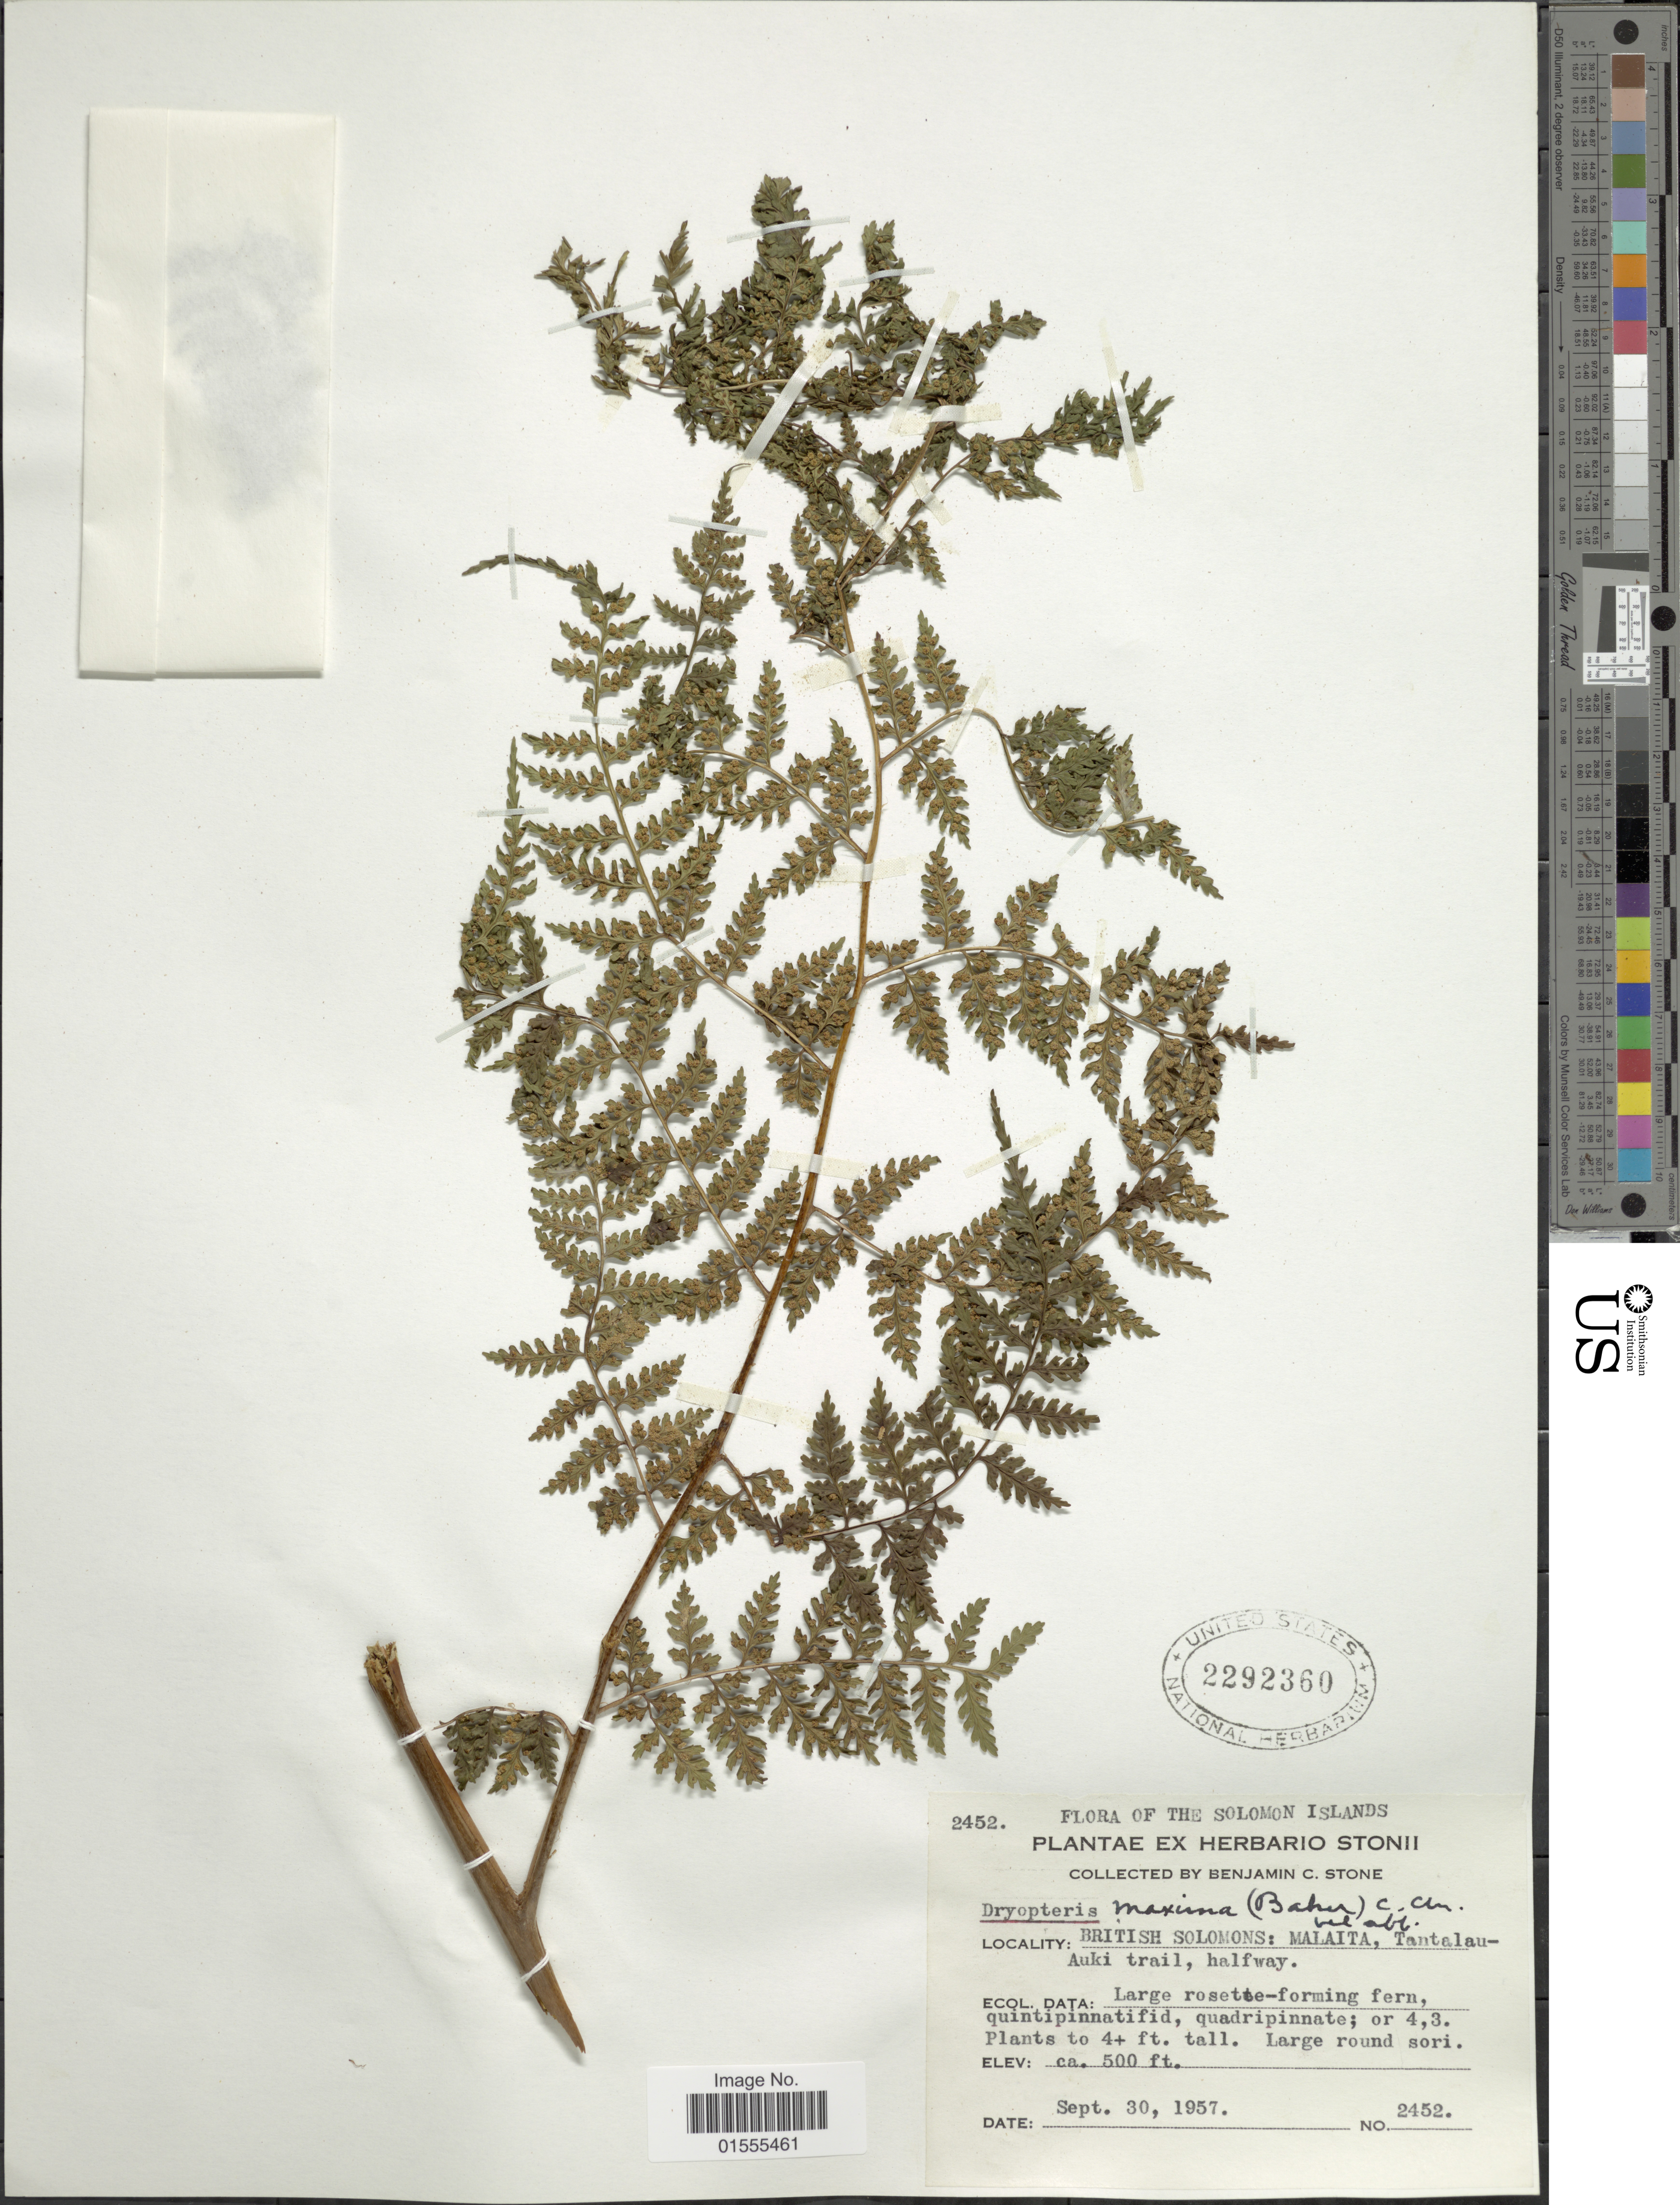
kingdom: Plantae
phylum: Tracheophyta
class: Polypodiopsida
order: Polypodiales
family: Dryopteridaceae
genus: Dryopteris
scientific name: Dryopteris purpurascens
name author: (Blume) Christ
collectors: B. C. Stone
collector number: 2452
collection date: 1957-09-30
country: Solomon Islands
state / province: Solomon Islands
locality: Brittish Solomons: Malaita, Tantalau-Auki trail, halfway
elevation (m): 152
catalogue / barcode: US 2292360